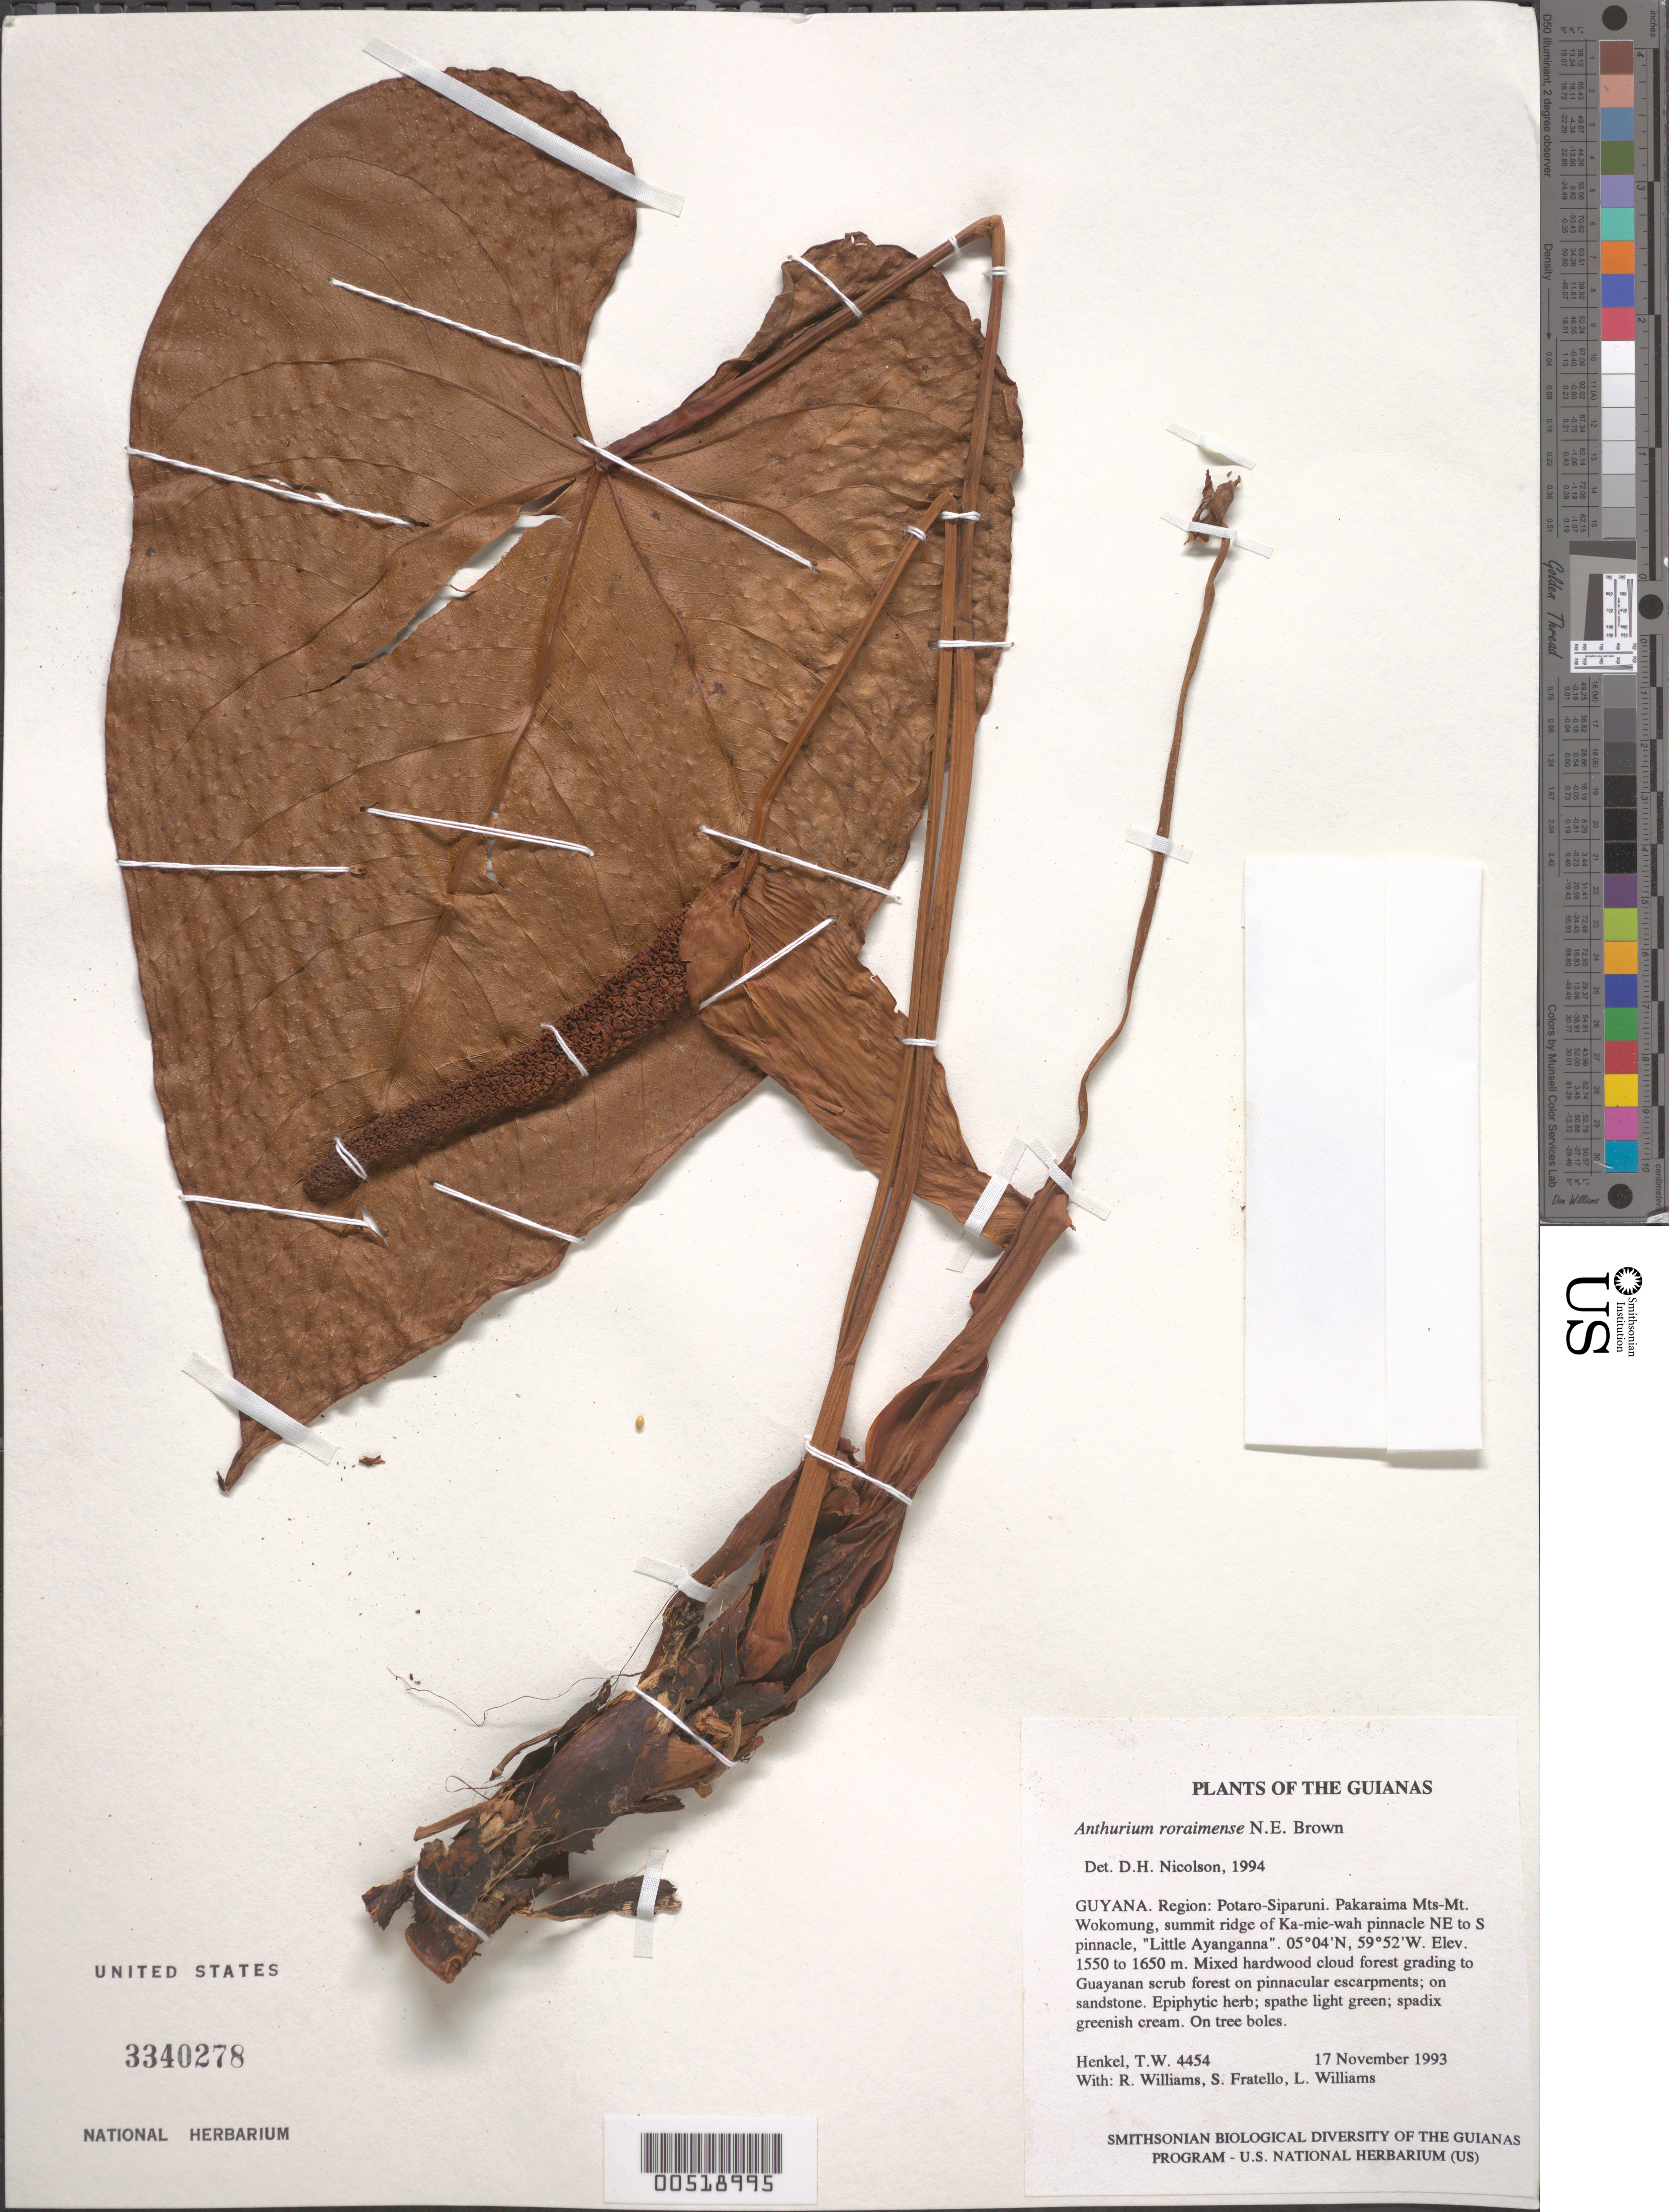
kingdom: Plantae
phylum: Tracheophyta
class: Liliopsida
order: Alismatales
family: Araceae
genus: Anthurium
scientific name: Anthurium roraimense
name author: N.E. Br. in Thurn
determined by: Nicolson, Dan H.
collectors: T. Henkel, R. Williams, S. Fratello & L. Williams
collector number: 4454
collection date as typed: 17 November 1993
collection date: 1993-11-17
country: Guyana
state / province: Potaro-Siparuni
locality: Pakaraima Mts-Mt. Wokomung, summit ridge of Ka-mie-wah pinnacle NE to S pinnacle, "Little Ayanganna"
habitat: Mixed hardwood cloud forest grading to Guayanan scrub forest on pinnacular escarpments; on sandstone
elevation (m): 1550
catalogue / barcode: US 3340278